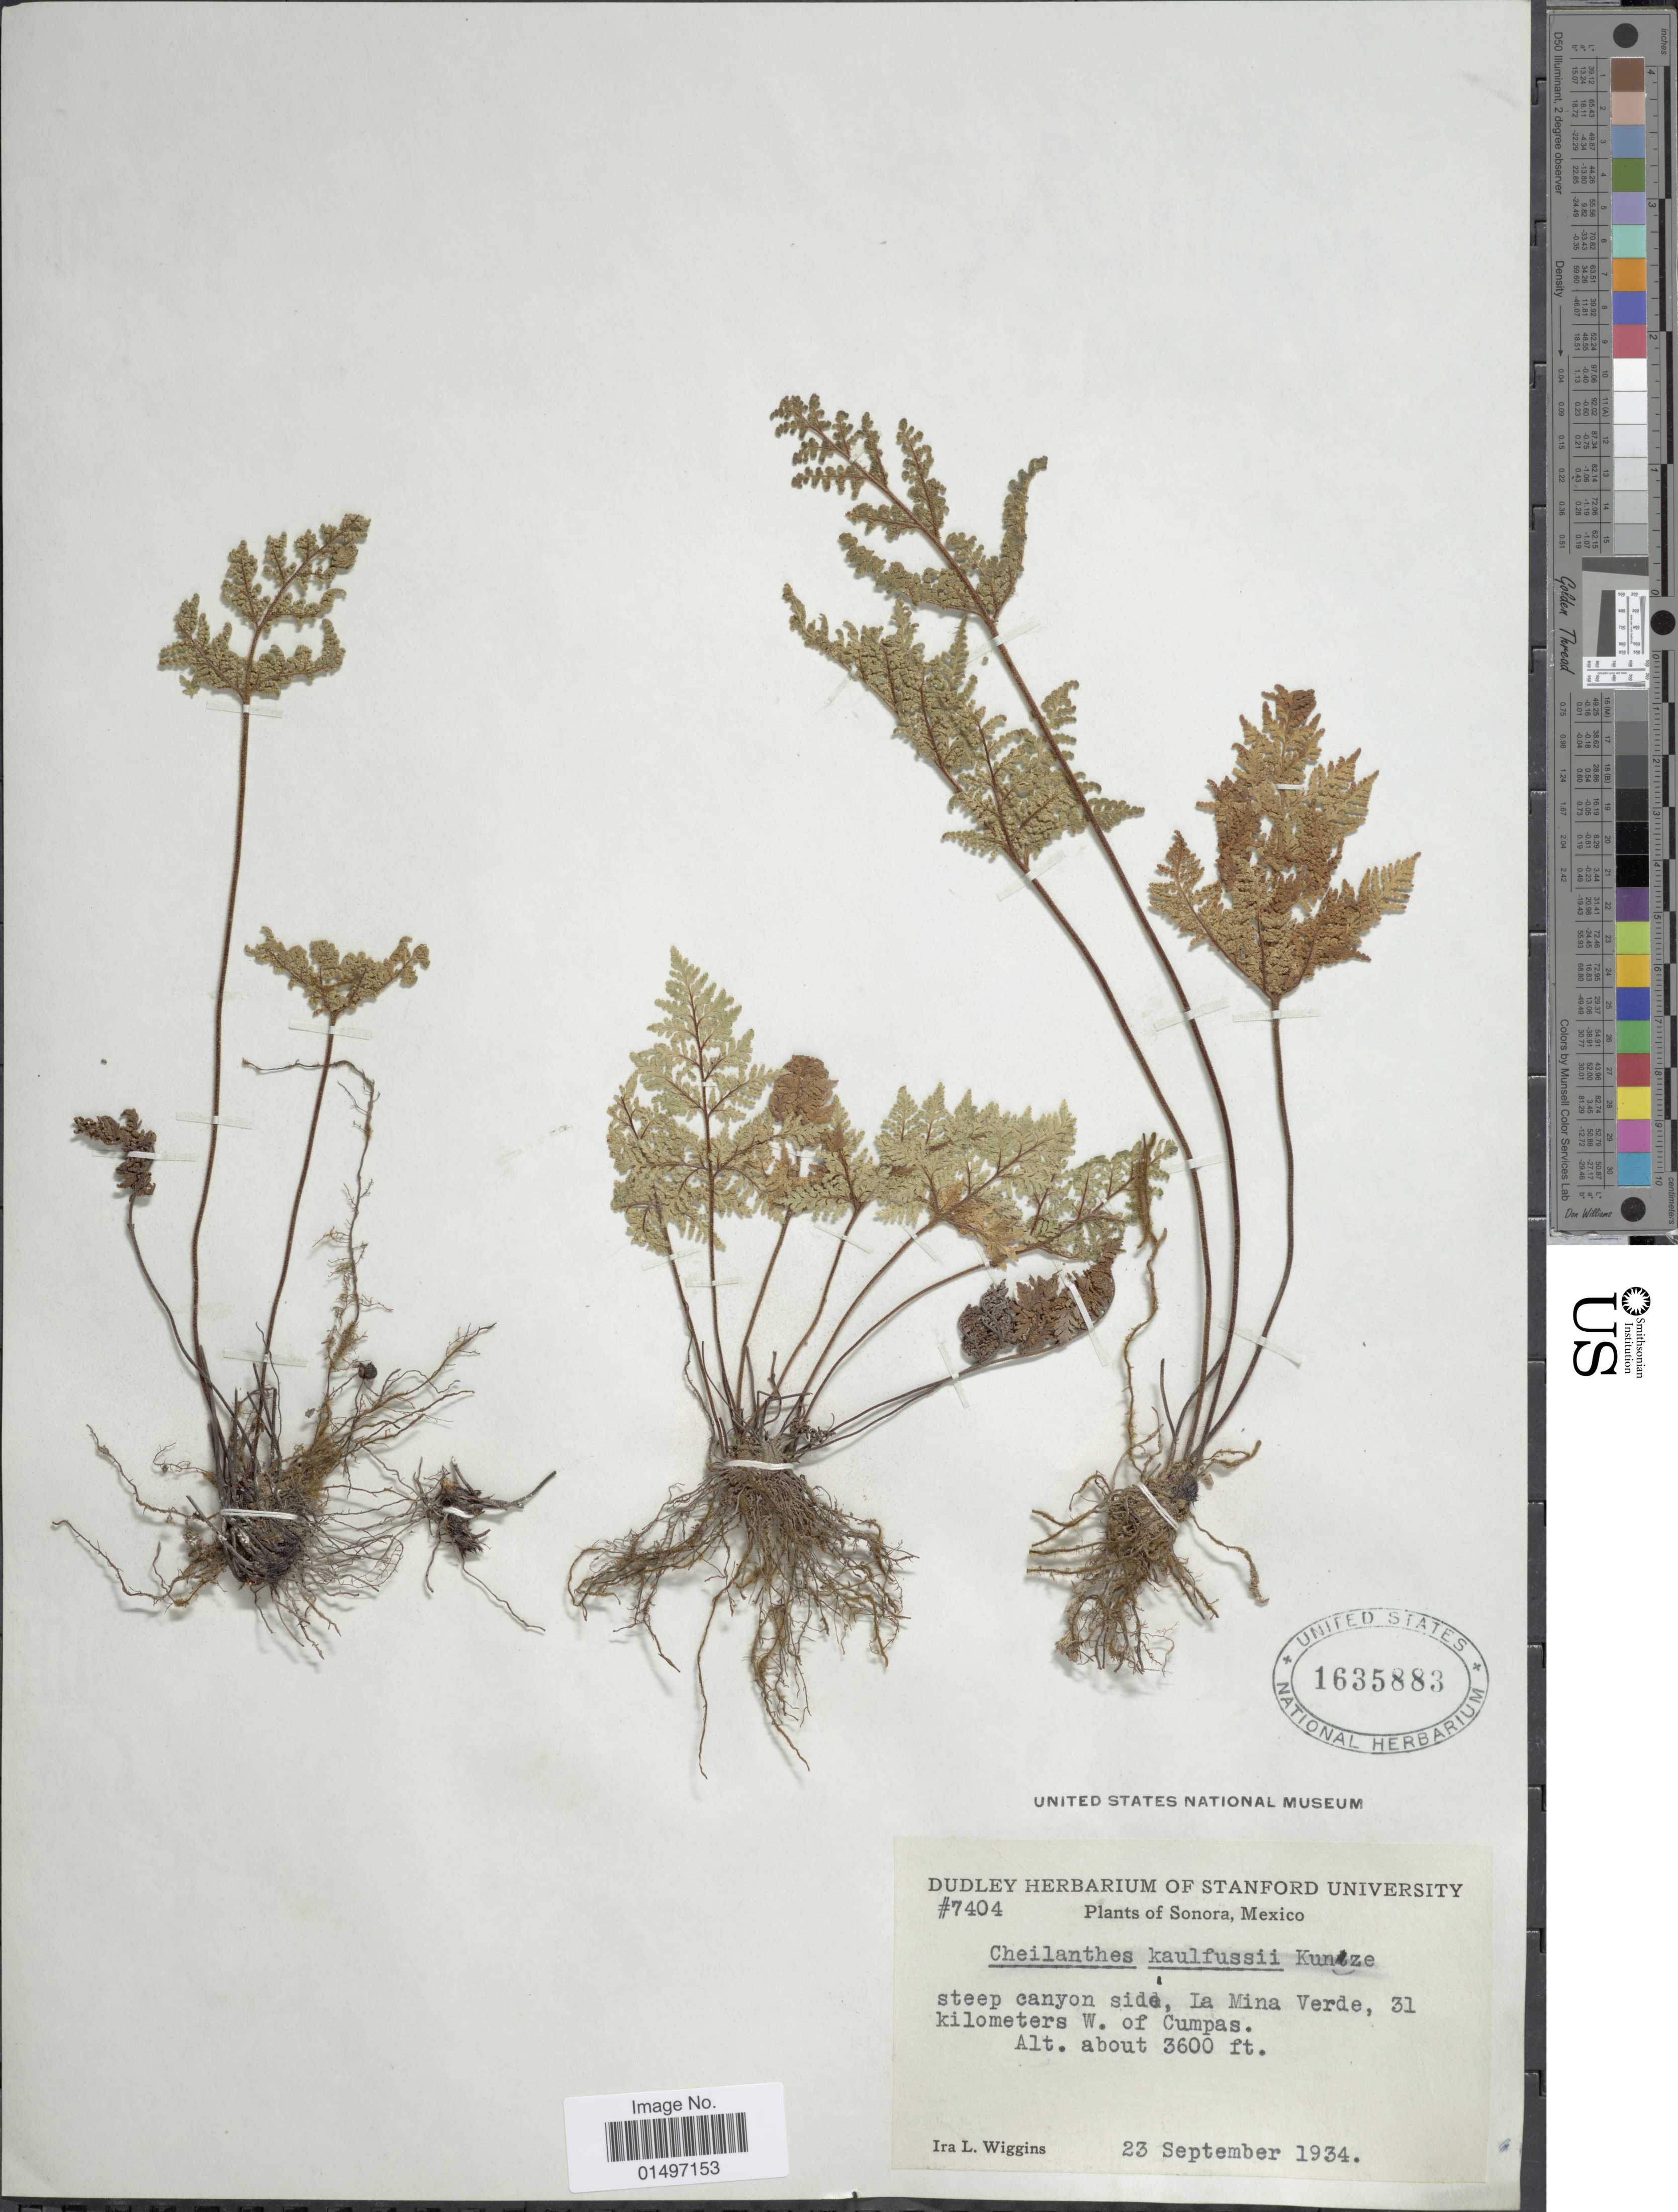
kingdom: Plantae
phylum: Tracheophyta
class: Polypodiopsida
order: Polypodiales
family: Pteridaceae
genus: Gaga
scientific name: Gaga kaulfussii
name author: (Kunze) Fay W. Li & Windham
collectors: I. L. Wiggins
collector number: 7404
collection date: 1934-09-23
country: Mexico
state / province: Sonora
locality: Mexico, Sonora, steep canyon side, La Mina Verde, 31 kilometers W. of Cumpas.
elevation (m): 1097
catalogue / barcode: US 1635883